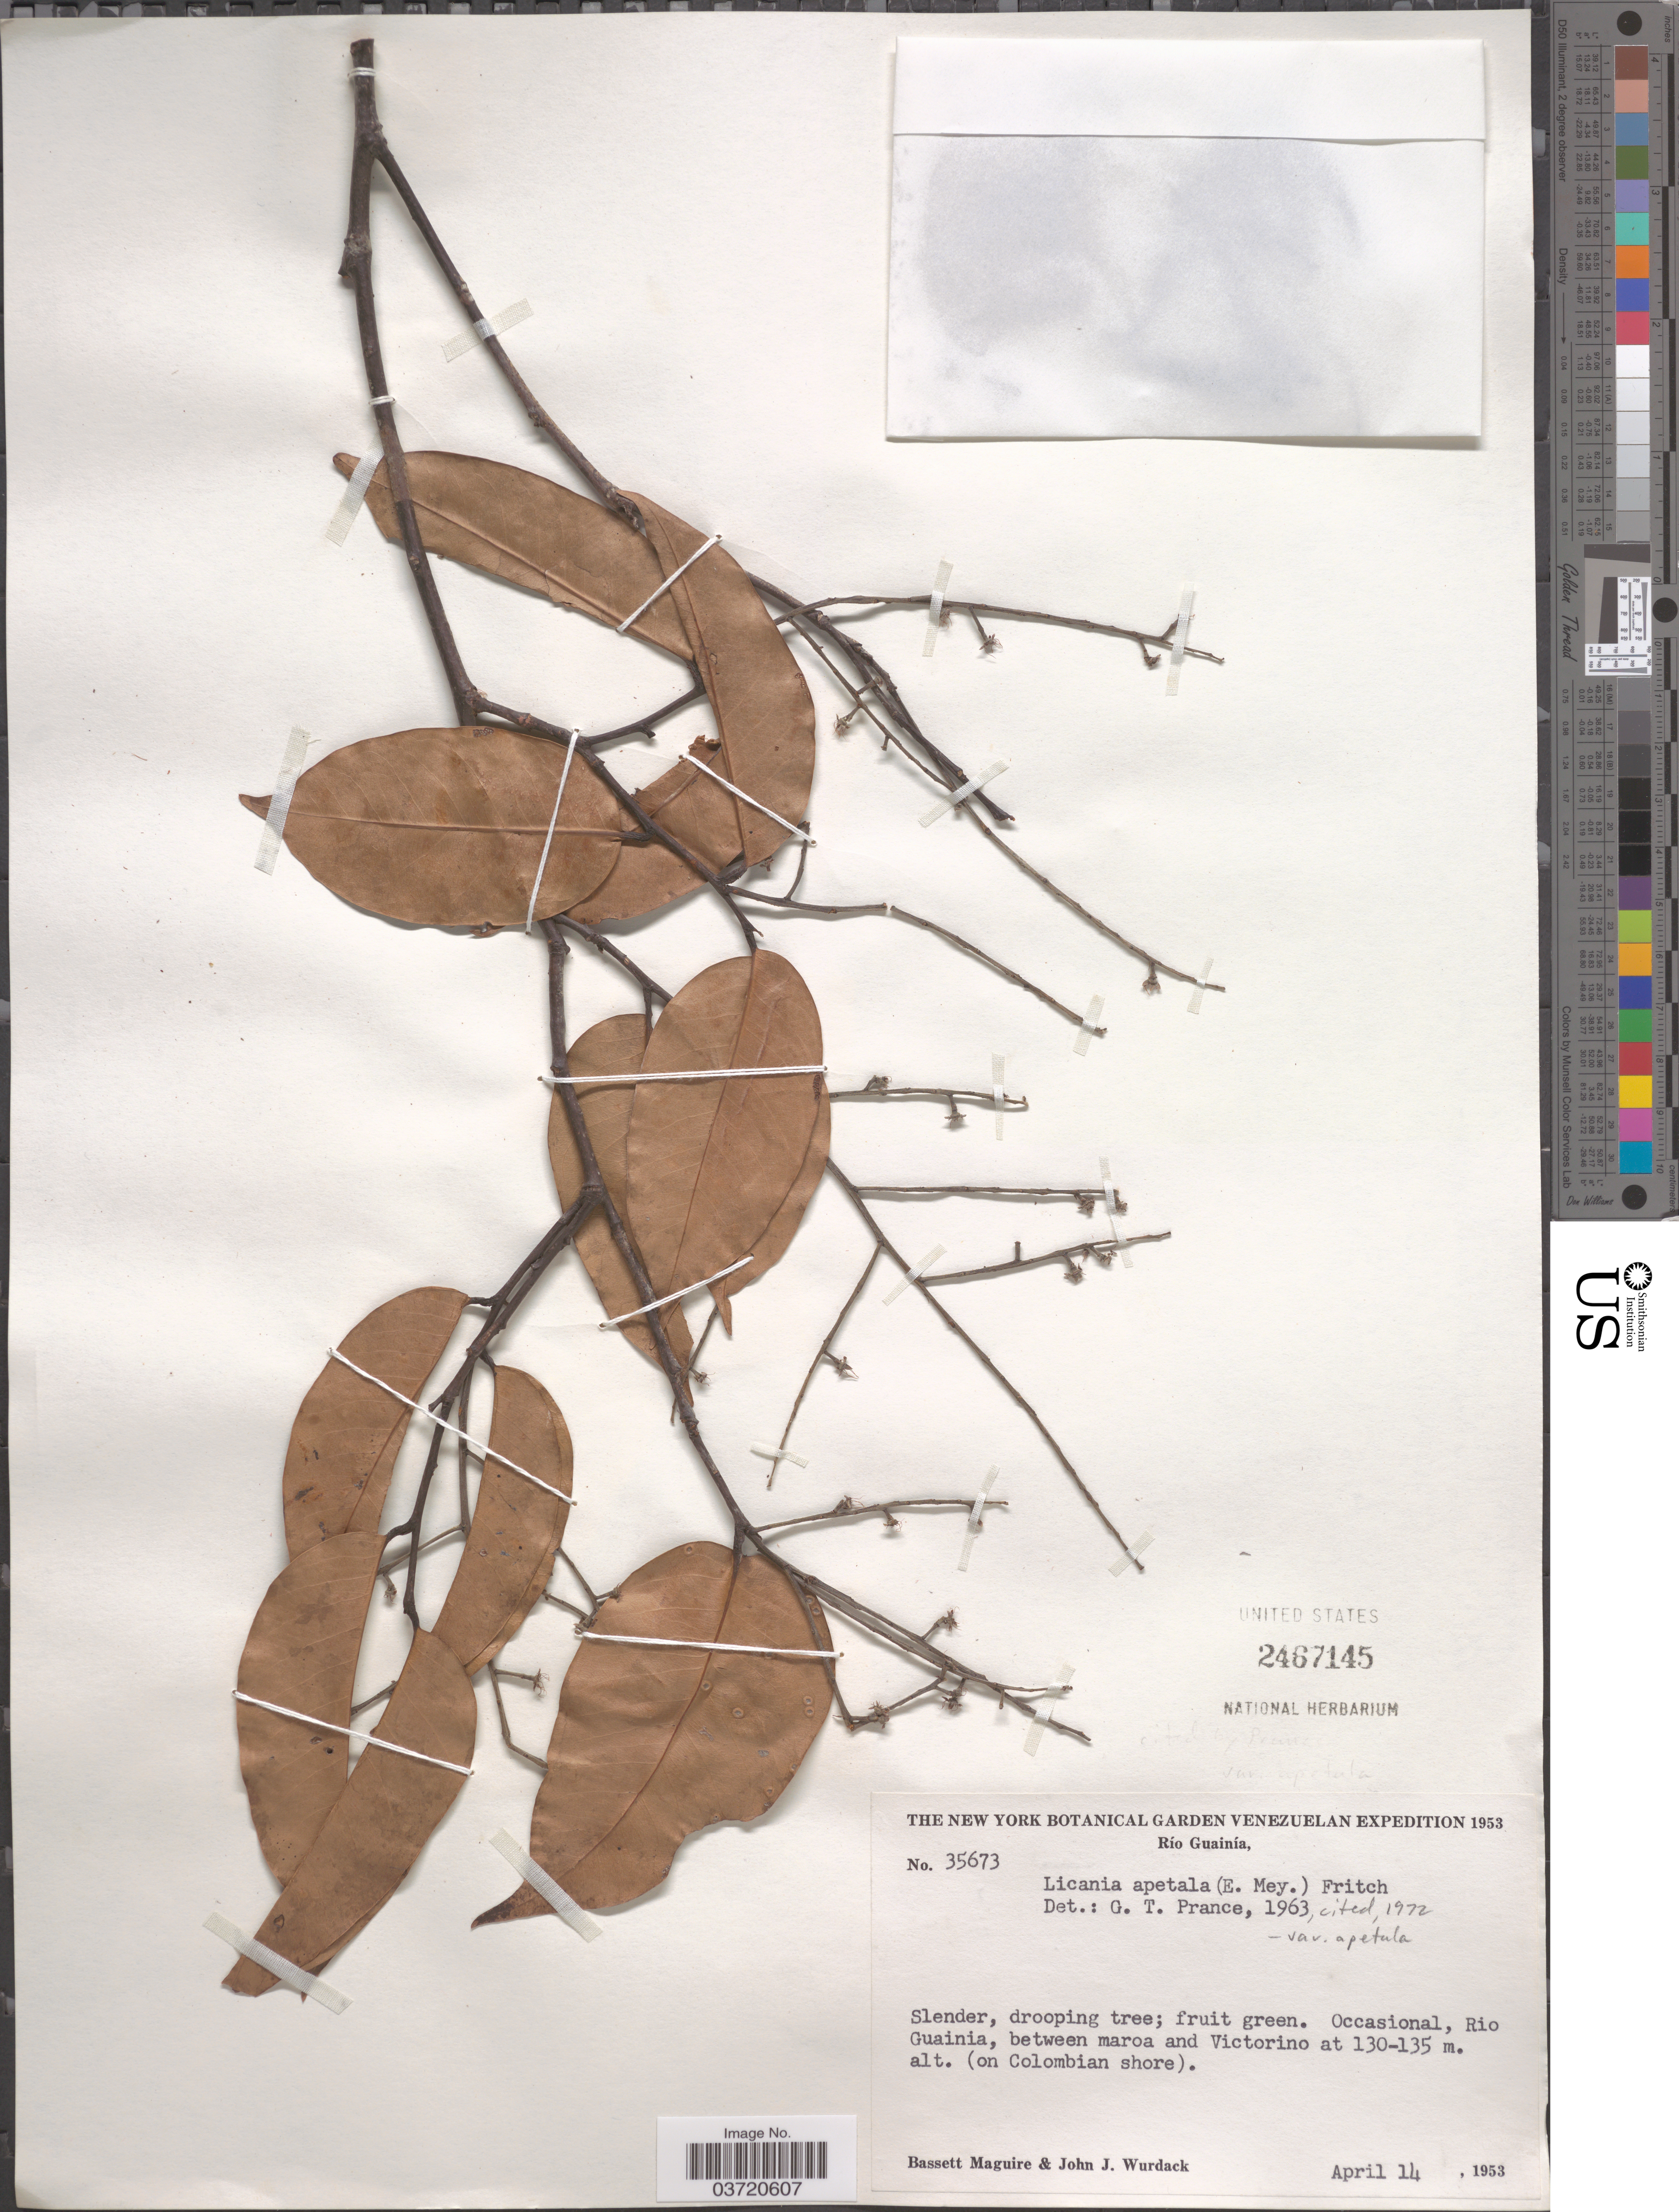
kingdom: Plantae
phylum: Tracheophyta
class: Magnoliopsida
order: Malpighiales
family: Chrysobalanaceae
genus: Leptobalanus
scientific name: Leptobalanus apetalus var. apetalus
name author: (E. Mey.) Sothers & Prance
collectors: B. Maguire & J. J. Wurdack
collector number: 35673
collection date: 1953-04-14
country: Colombia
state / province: Guainía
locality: Occasional, Rio Guainia, between maroa and Victorino (on Colombian shore).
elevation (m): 130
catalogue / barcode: US 2467145